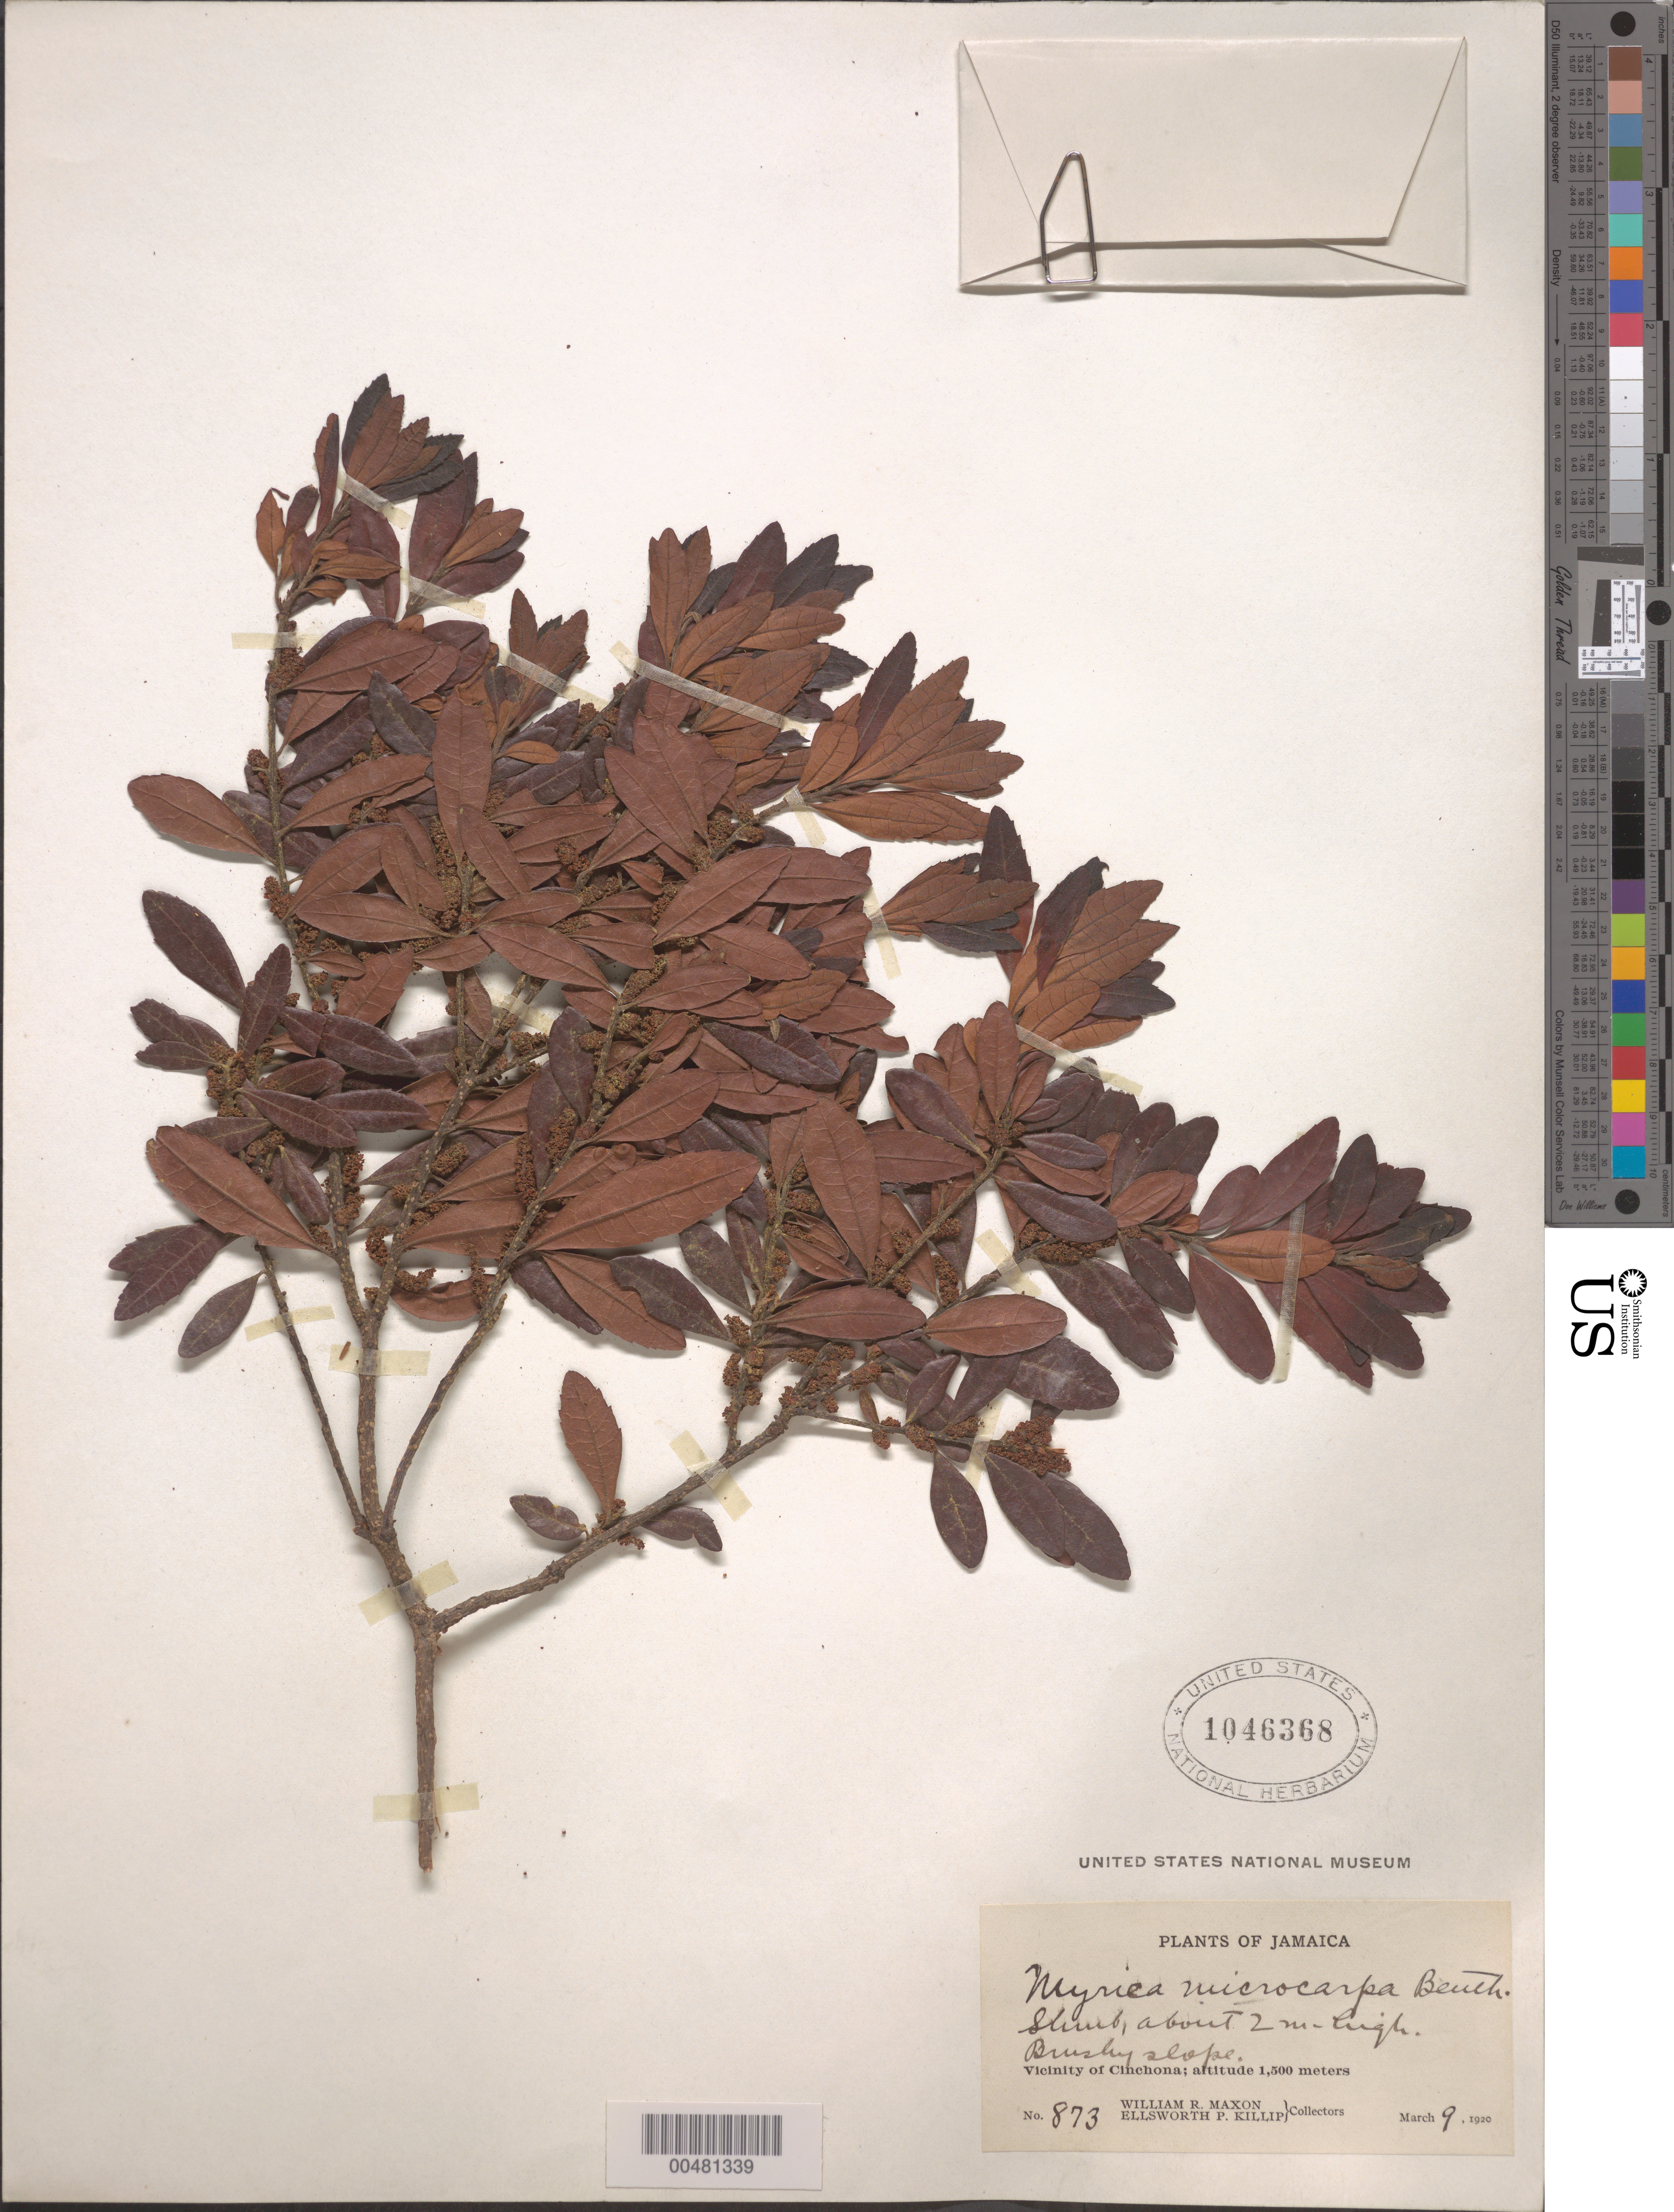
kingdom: Plantae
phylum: Tracheophyta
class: Magnoliopsida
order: Fagales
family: Myricaceae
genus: Myrica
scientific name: Myrica microcarpa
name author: Benth.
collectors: W. R. Maxon & E. P. Killip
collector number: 873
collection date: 1920-03-09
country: Jamaica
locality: Cinchona, vicinity.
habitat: Brushy slope.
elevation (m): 1500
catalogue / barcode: US 1046368